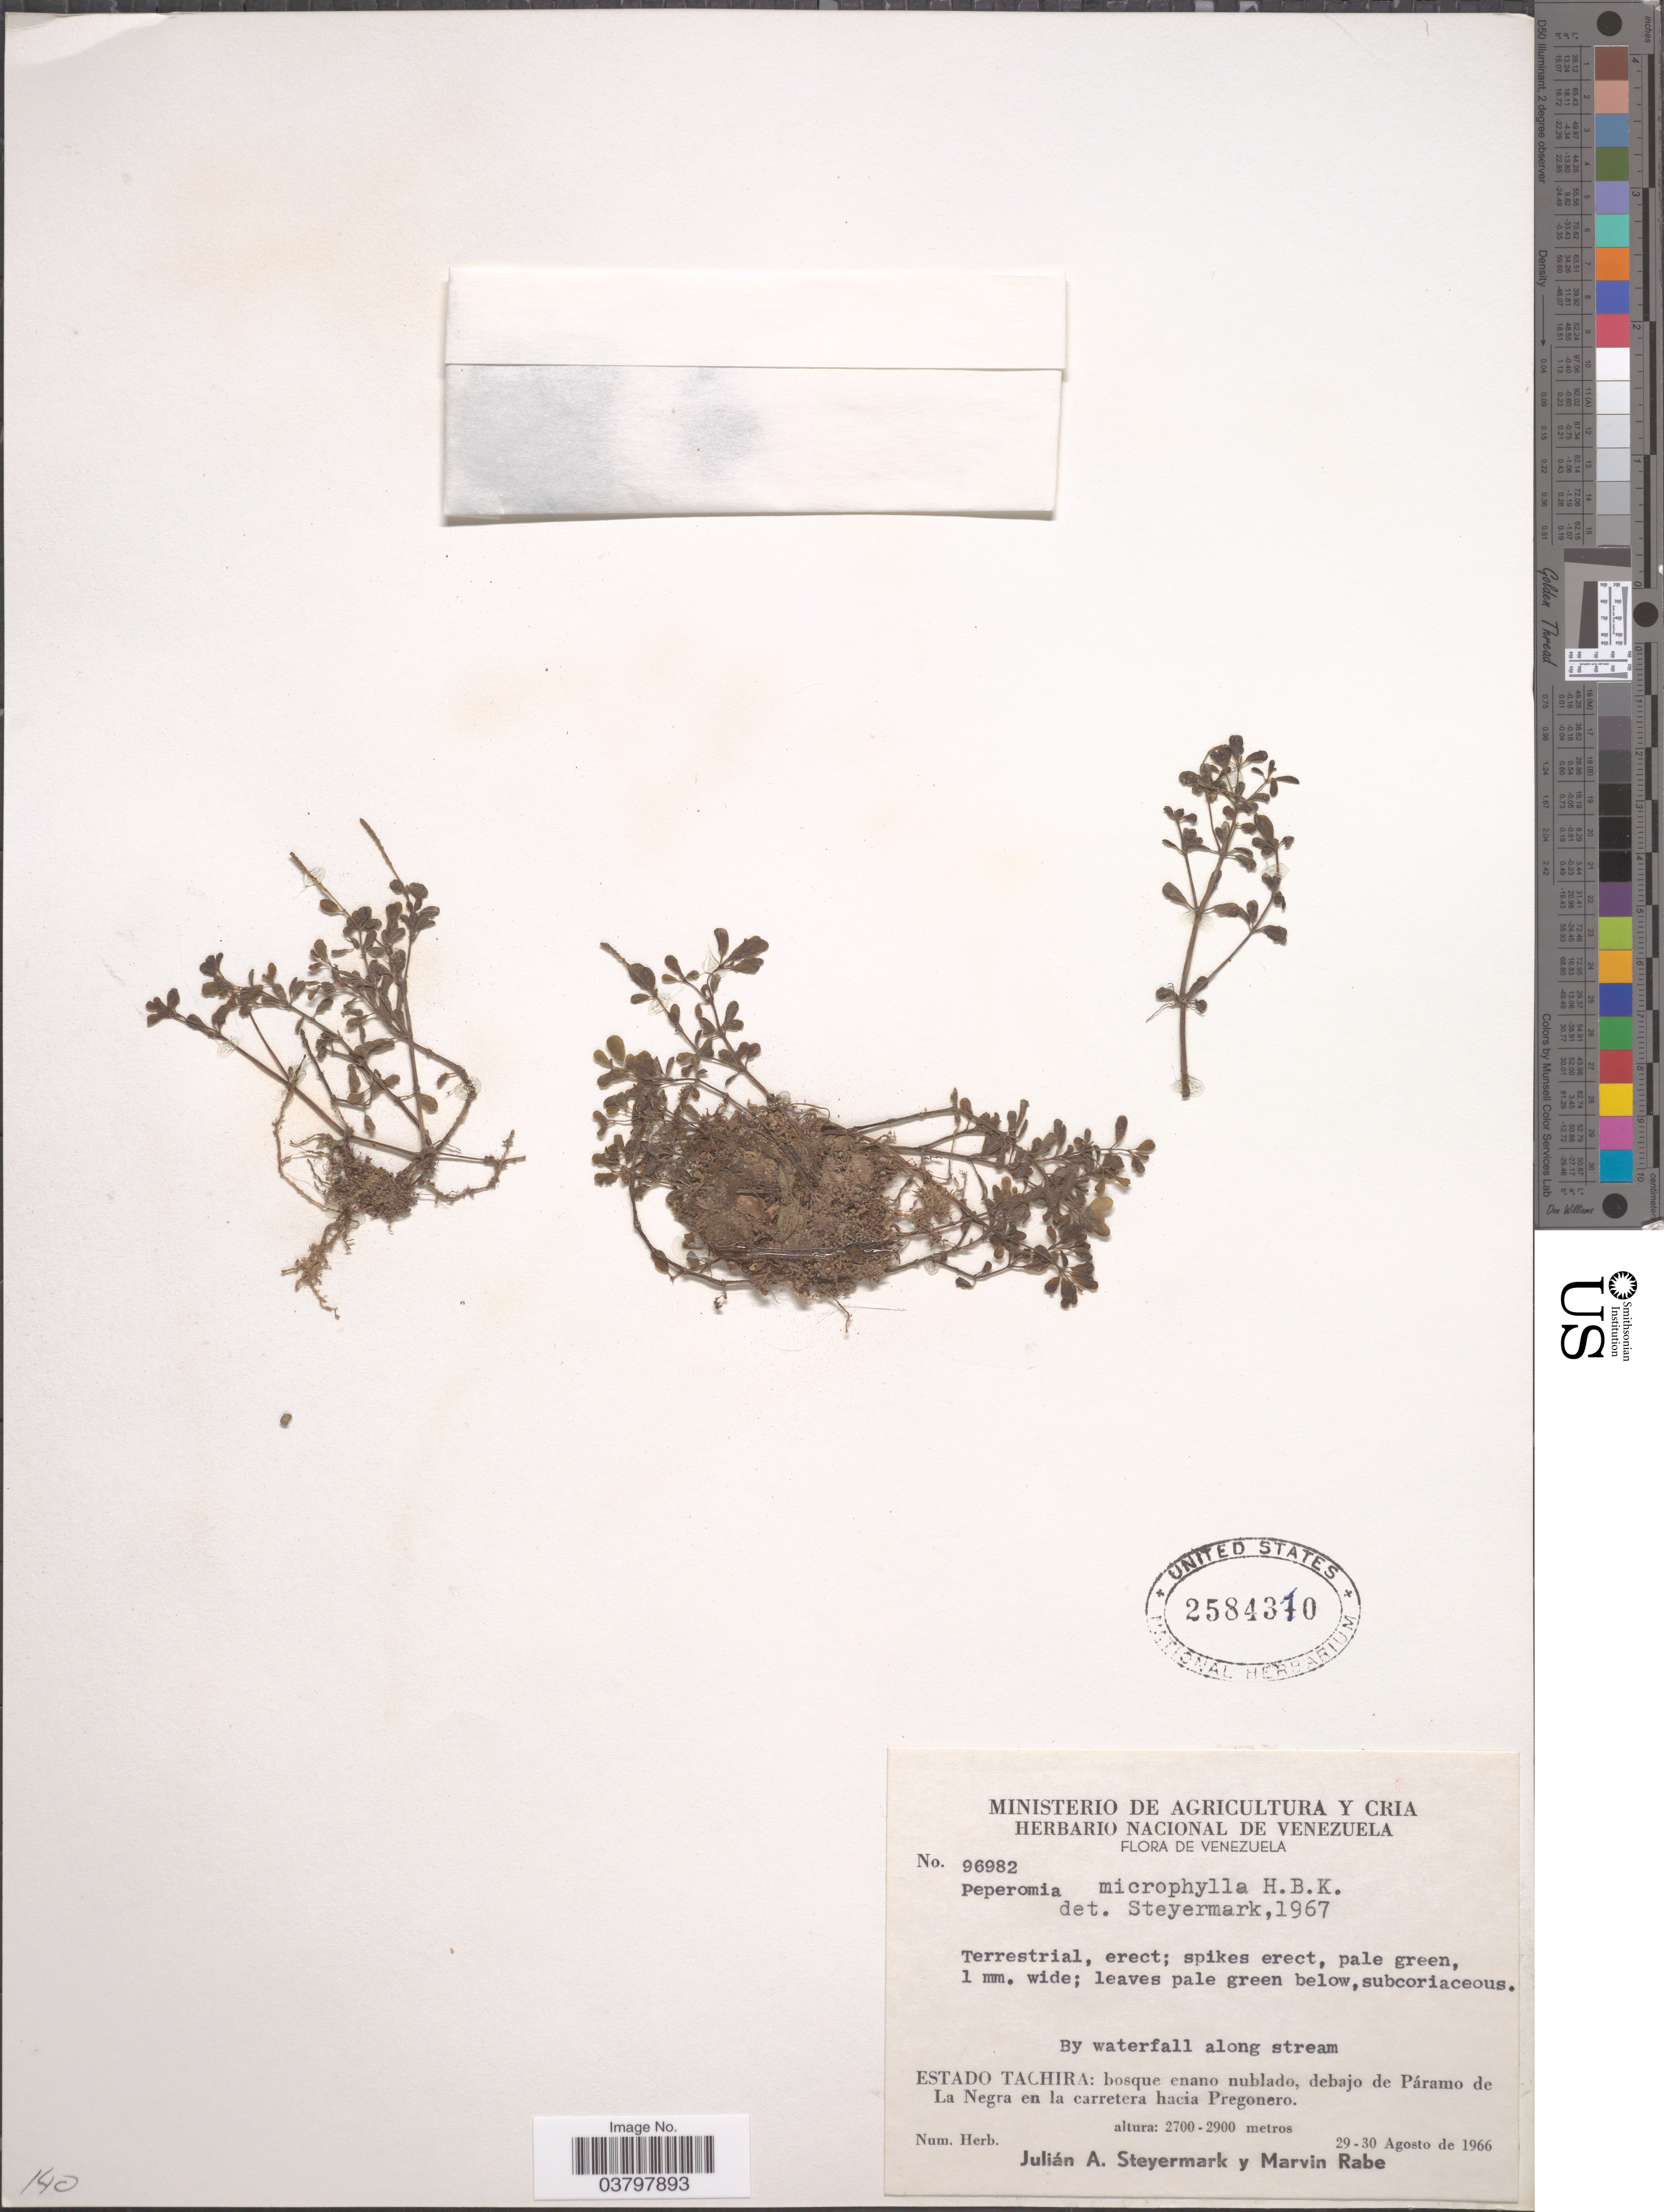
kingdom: Plantae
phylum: Tracheophyta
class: Magnoliopsida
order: Piperales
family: Piperaceae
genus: Peperomia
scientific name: Peperomia microphylla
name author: Kunth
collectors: J. Steyermark & M. Rabe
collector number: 96982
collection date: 1966-08-29/1966-08-30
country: Venezuela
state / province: Tachira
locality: Bosque enano nublado, debajo de Páramo de La Negra en la carretera hacia Pregonero.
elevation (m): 2700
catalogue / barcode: US 2584370